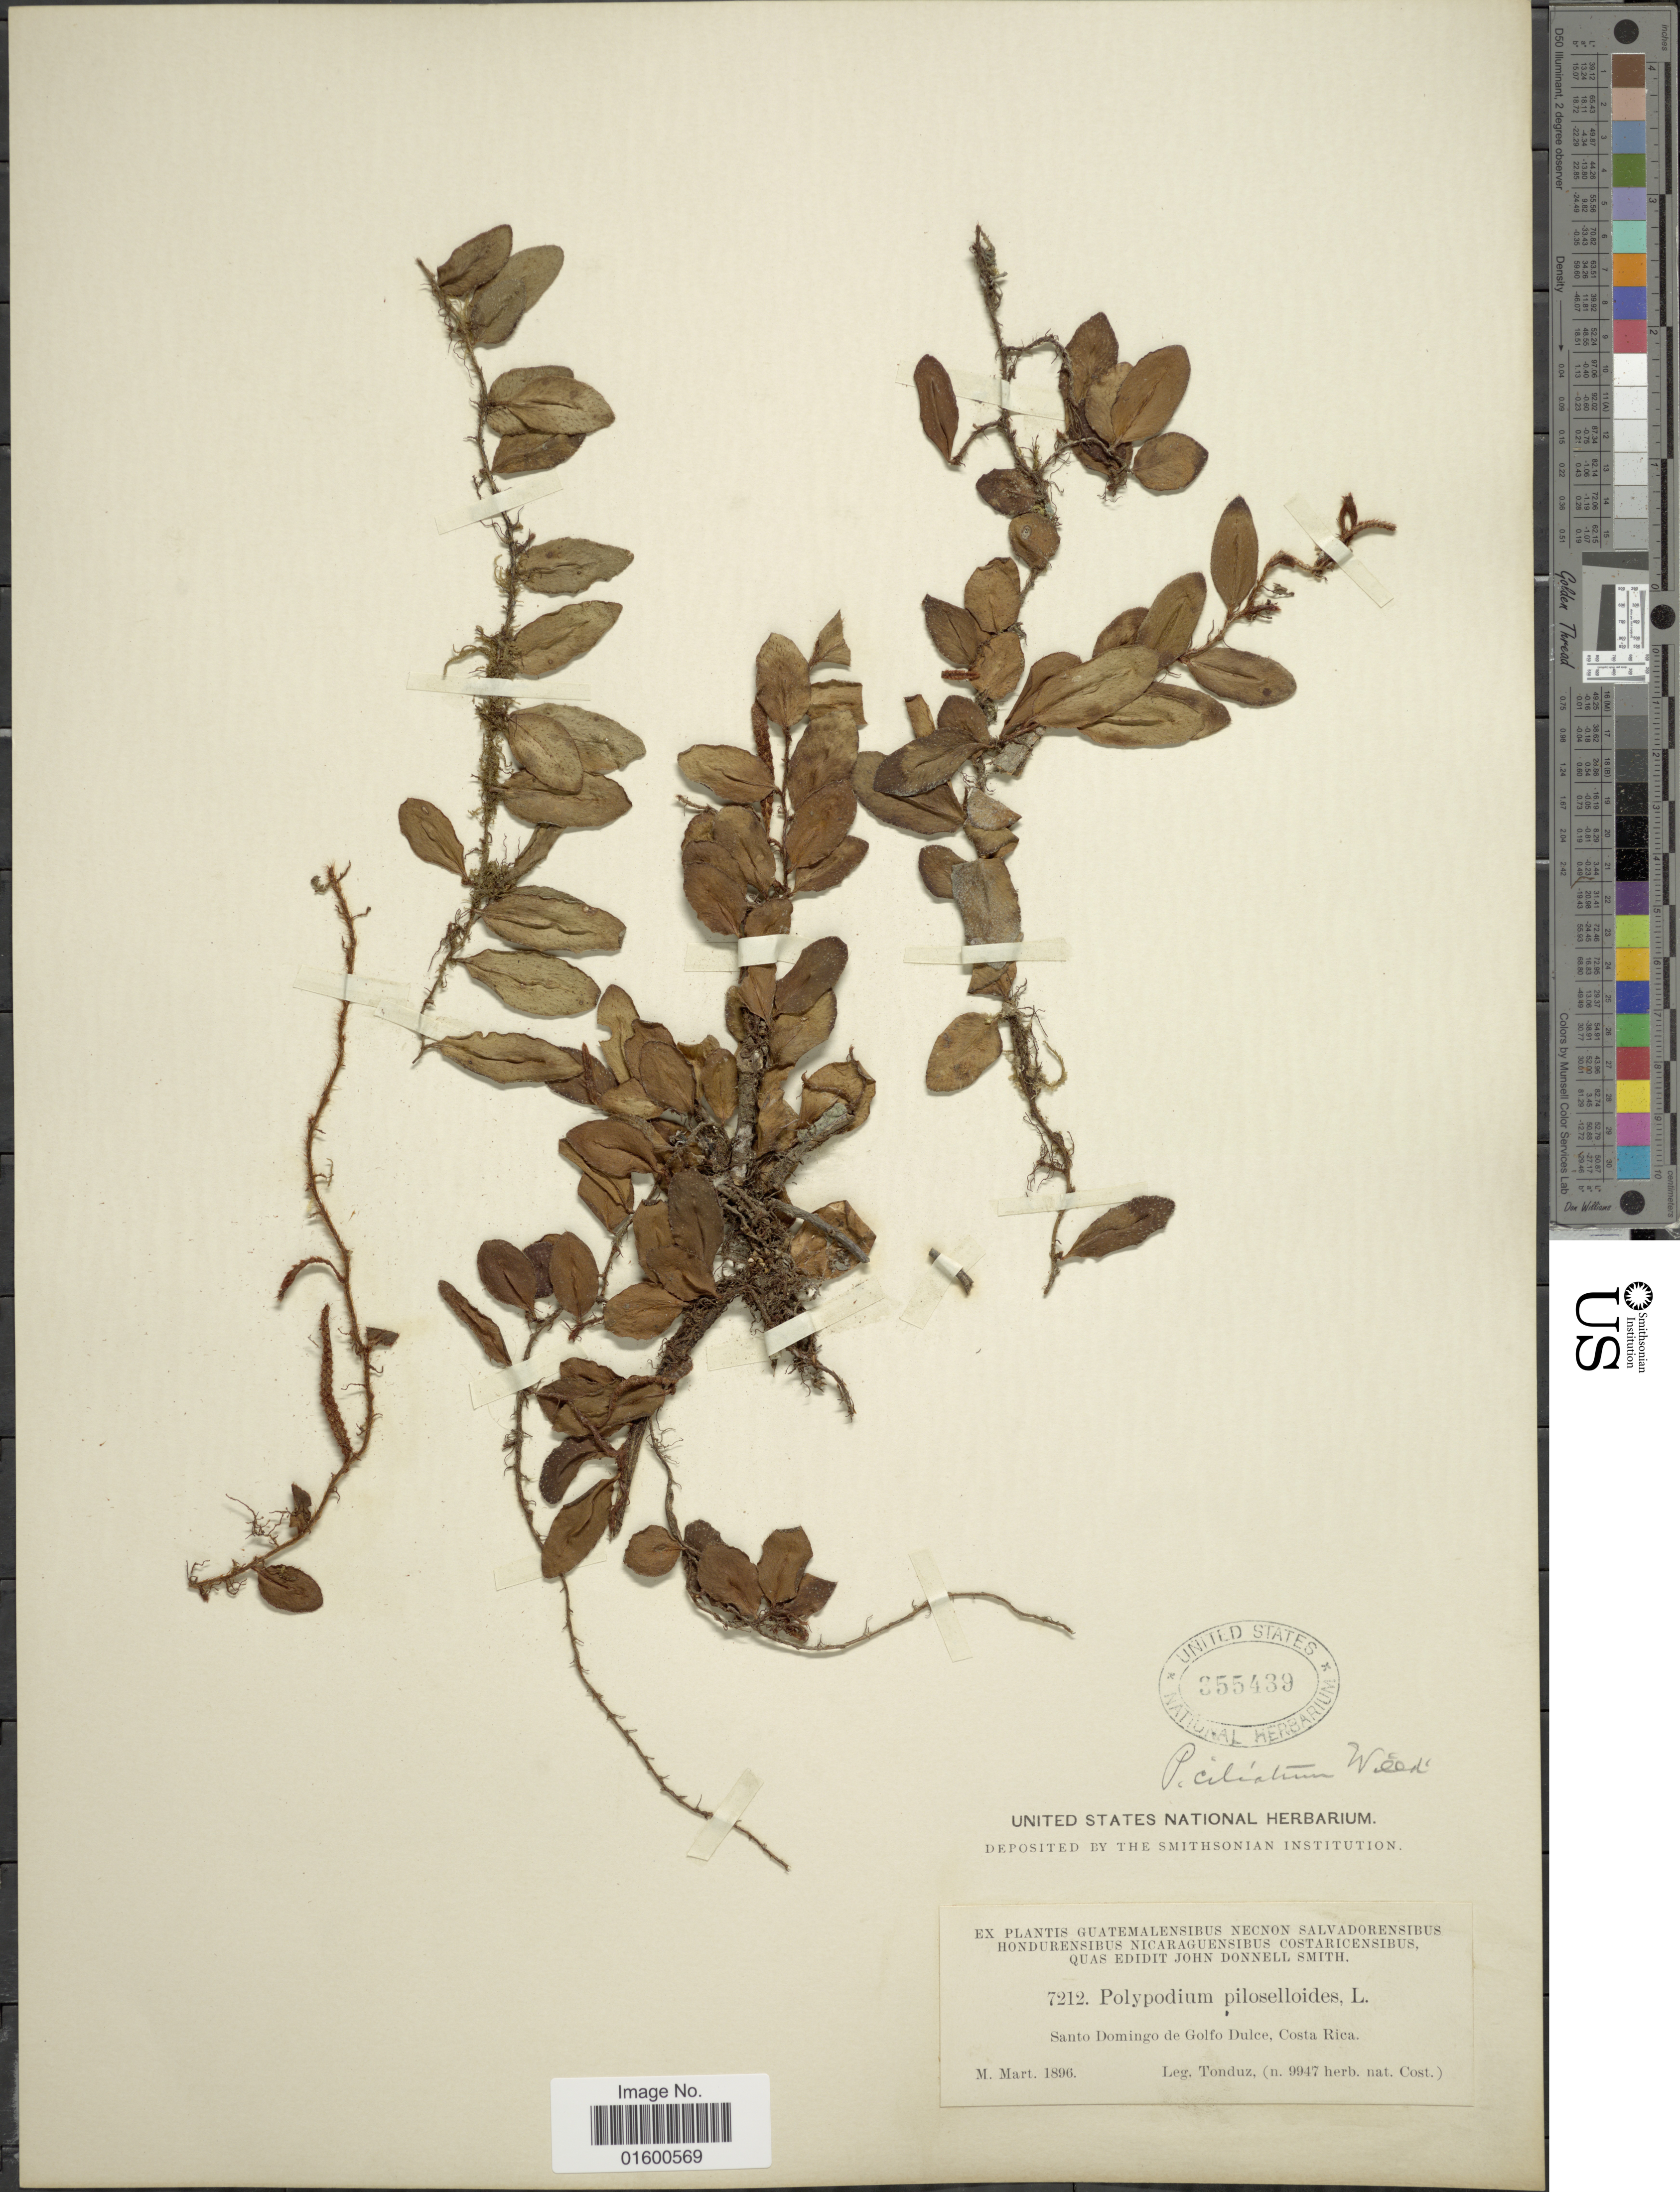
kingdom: Plantae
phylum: Tracheophyta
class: Polypodiopsida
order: Polypodiales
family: Polypodiaceae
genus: Microgramma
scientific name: Microgramma reptans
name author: (Cav.) A.R. Sm.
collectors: A. Tonduz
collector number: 7212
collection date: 1896-03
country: Costa Rica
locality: Santo Domingo de Golfo Dulce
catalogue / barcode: US 355439